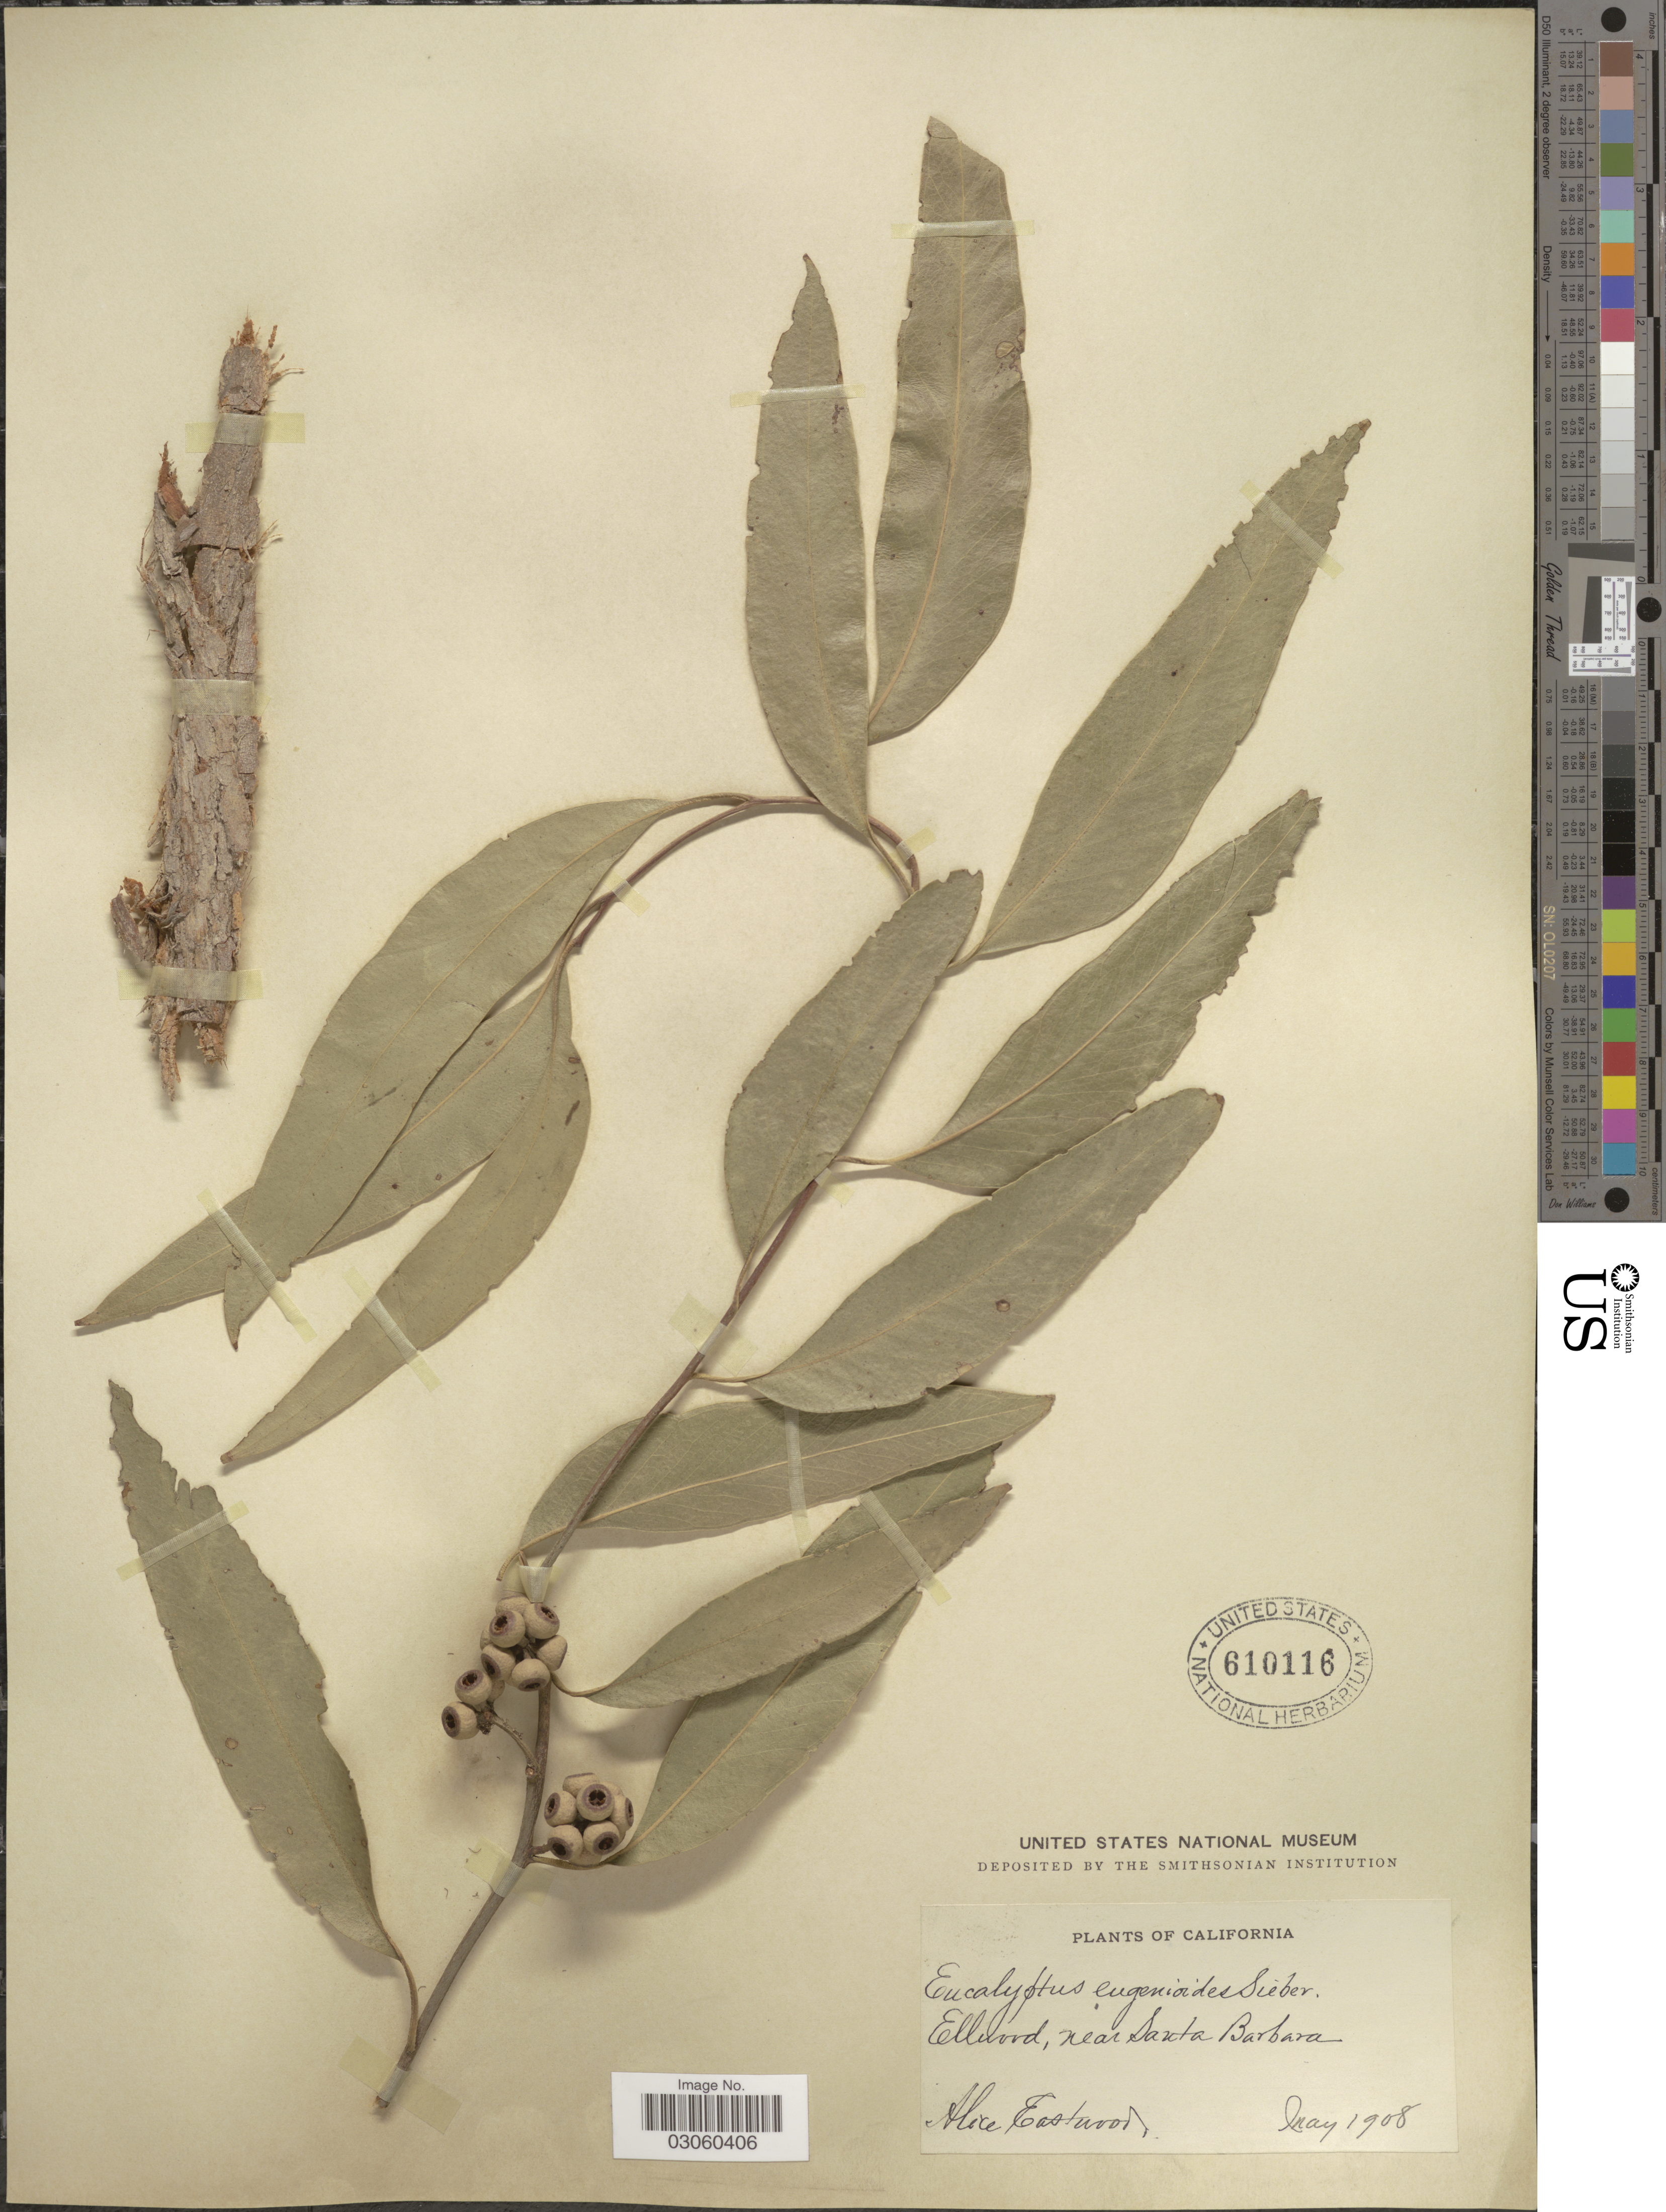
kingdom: Plantae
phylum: Tracheophyta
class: Magnoliopsida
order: Myrtales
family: Myrtaceae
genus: Eucalyptus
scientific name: Eucalyptus eugenioides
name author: Siebert ex Spreng.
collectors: A. Eastwood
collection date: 1908-05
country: United States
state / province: California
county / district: Santa Barbara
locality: Ellewood, near Santa Barbara.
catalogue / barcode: US 610116